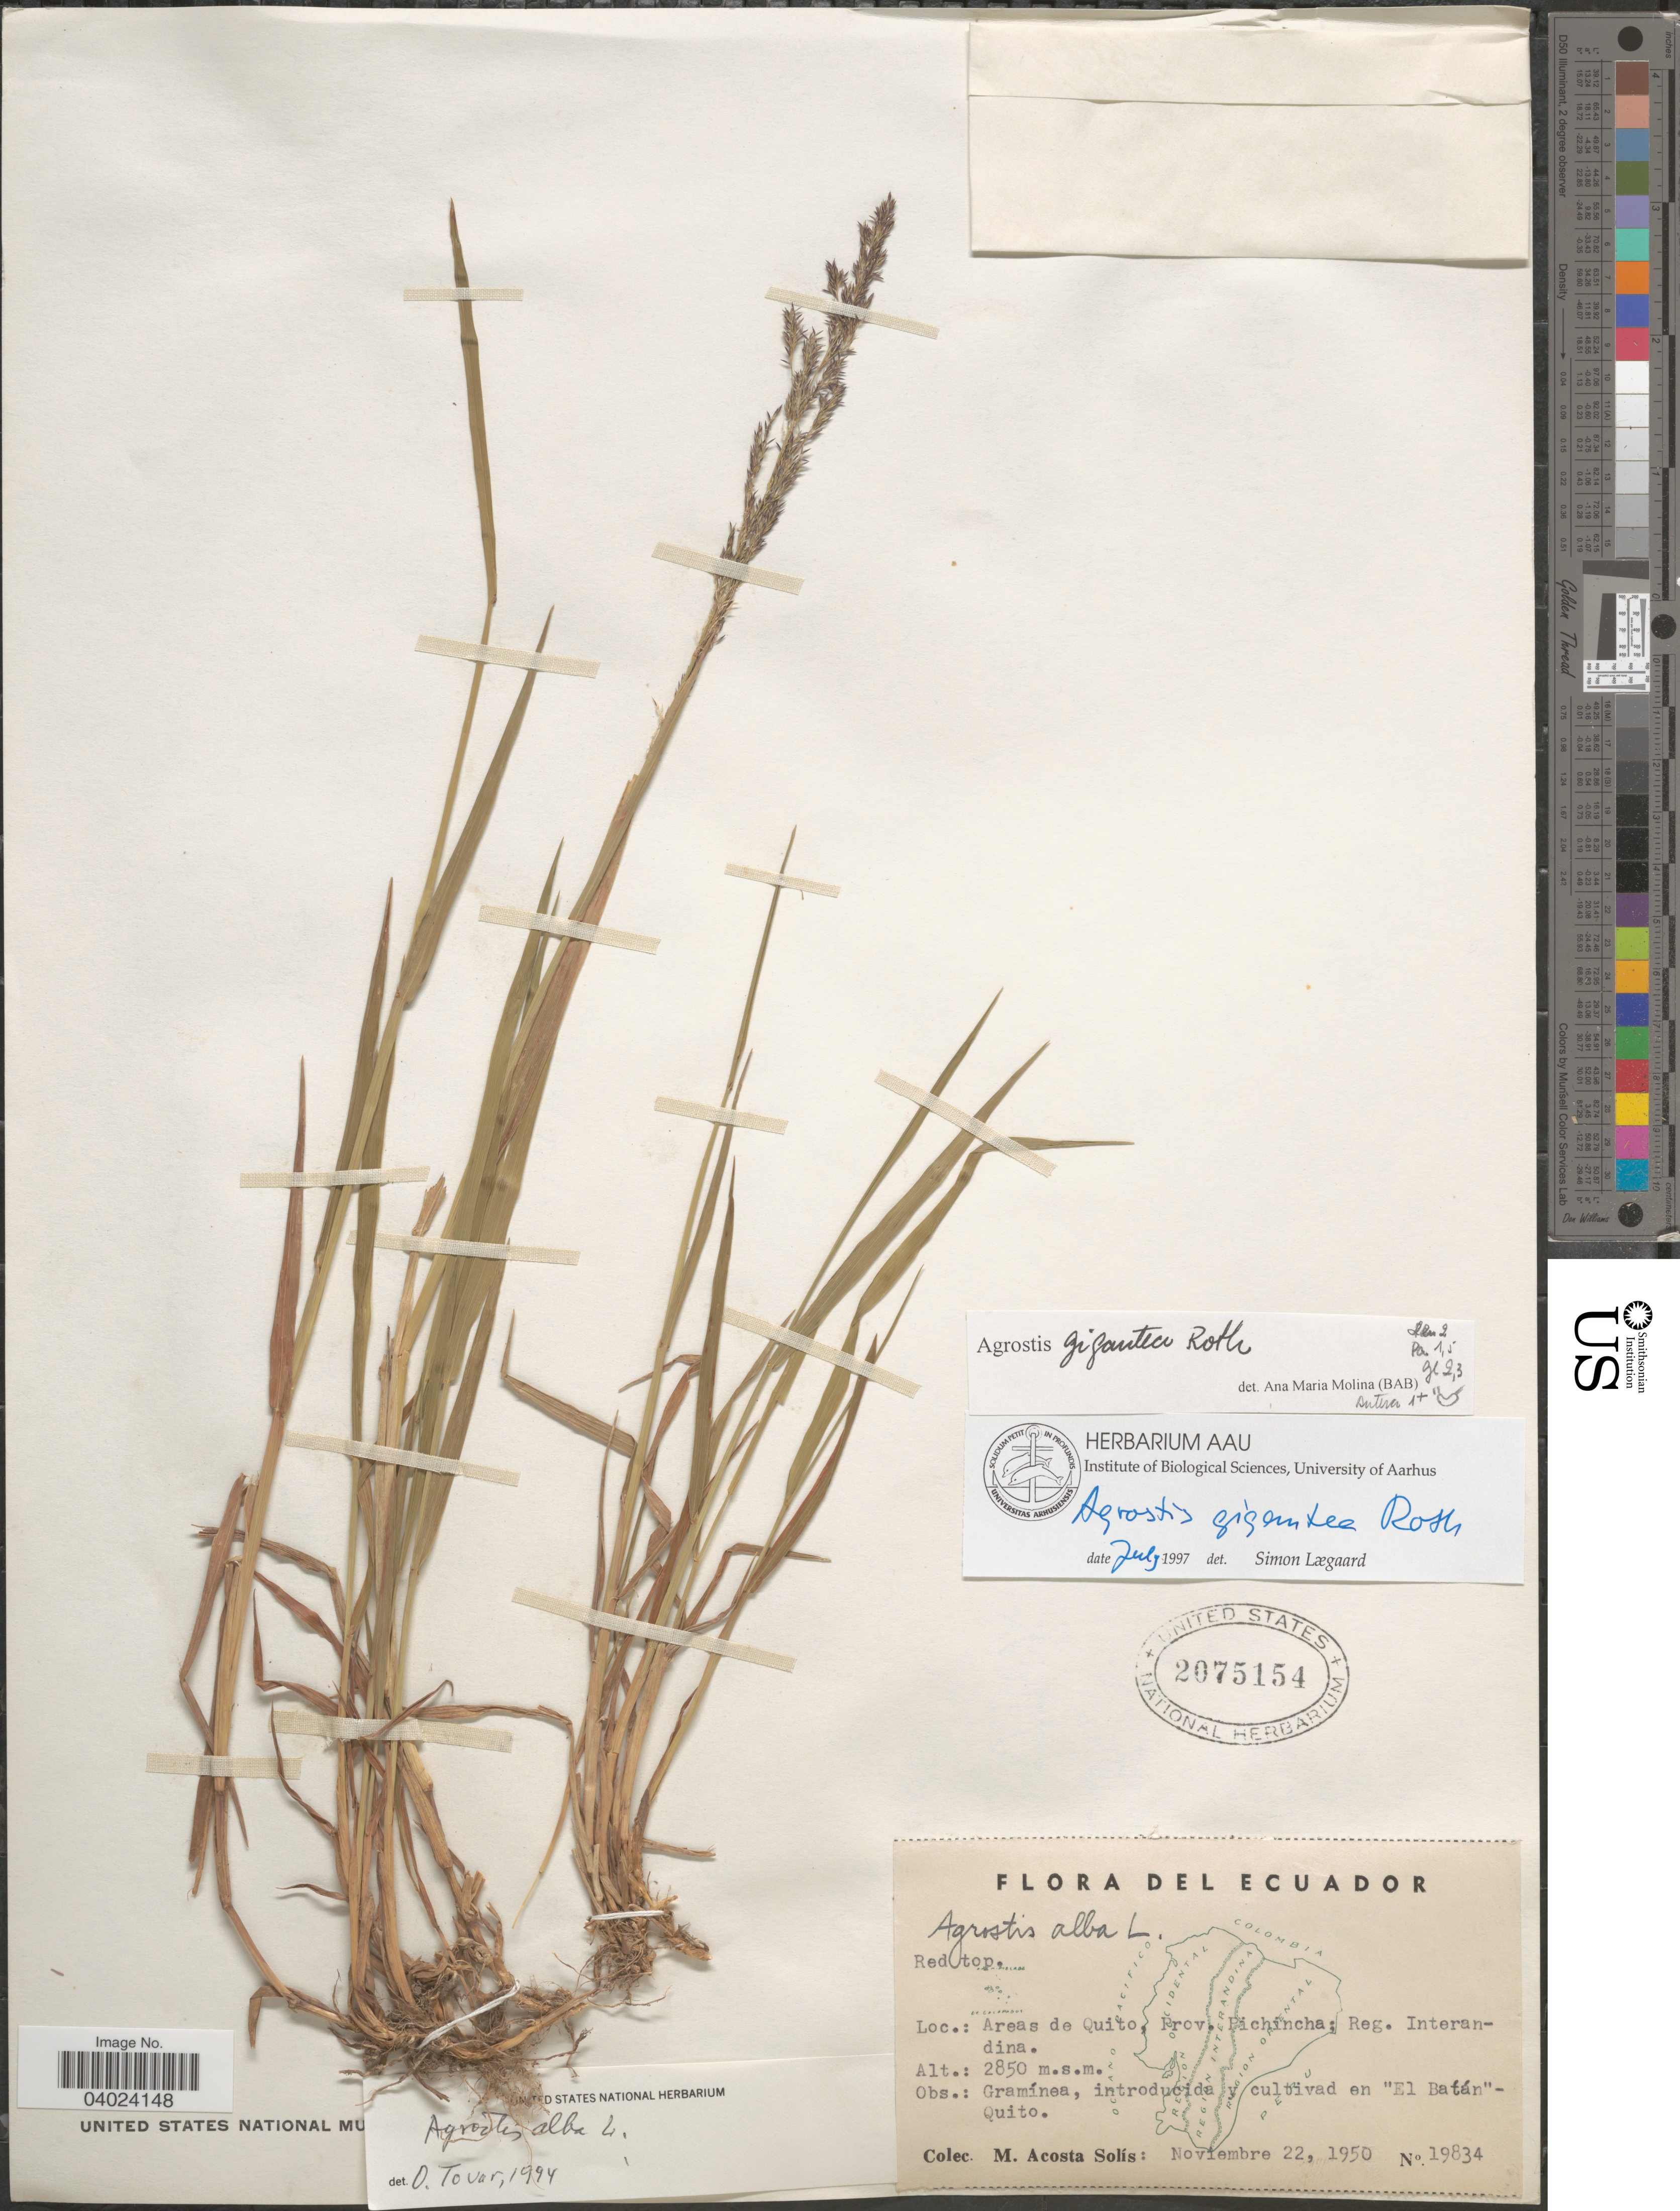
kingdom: Plantae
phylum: Tracheophyta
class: Liliopsida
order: Poales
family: Poaceae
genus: Agrostis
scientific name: Agrostis gigantea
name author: Roth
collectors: M. Acosta Solis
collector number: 19834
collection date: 1950-11-22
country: Ecuador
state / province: Pichincha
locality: Areas de Quito; Reg. Interandina. En "El Batán"-Quito.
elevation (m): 2850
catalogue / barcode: US 2075154